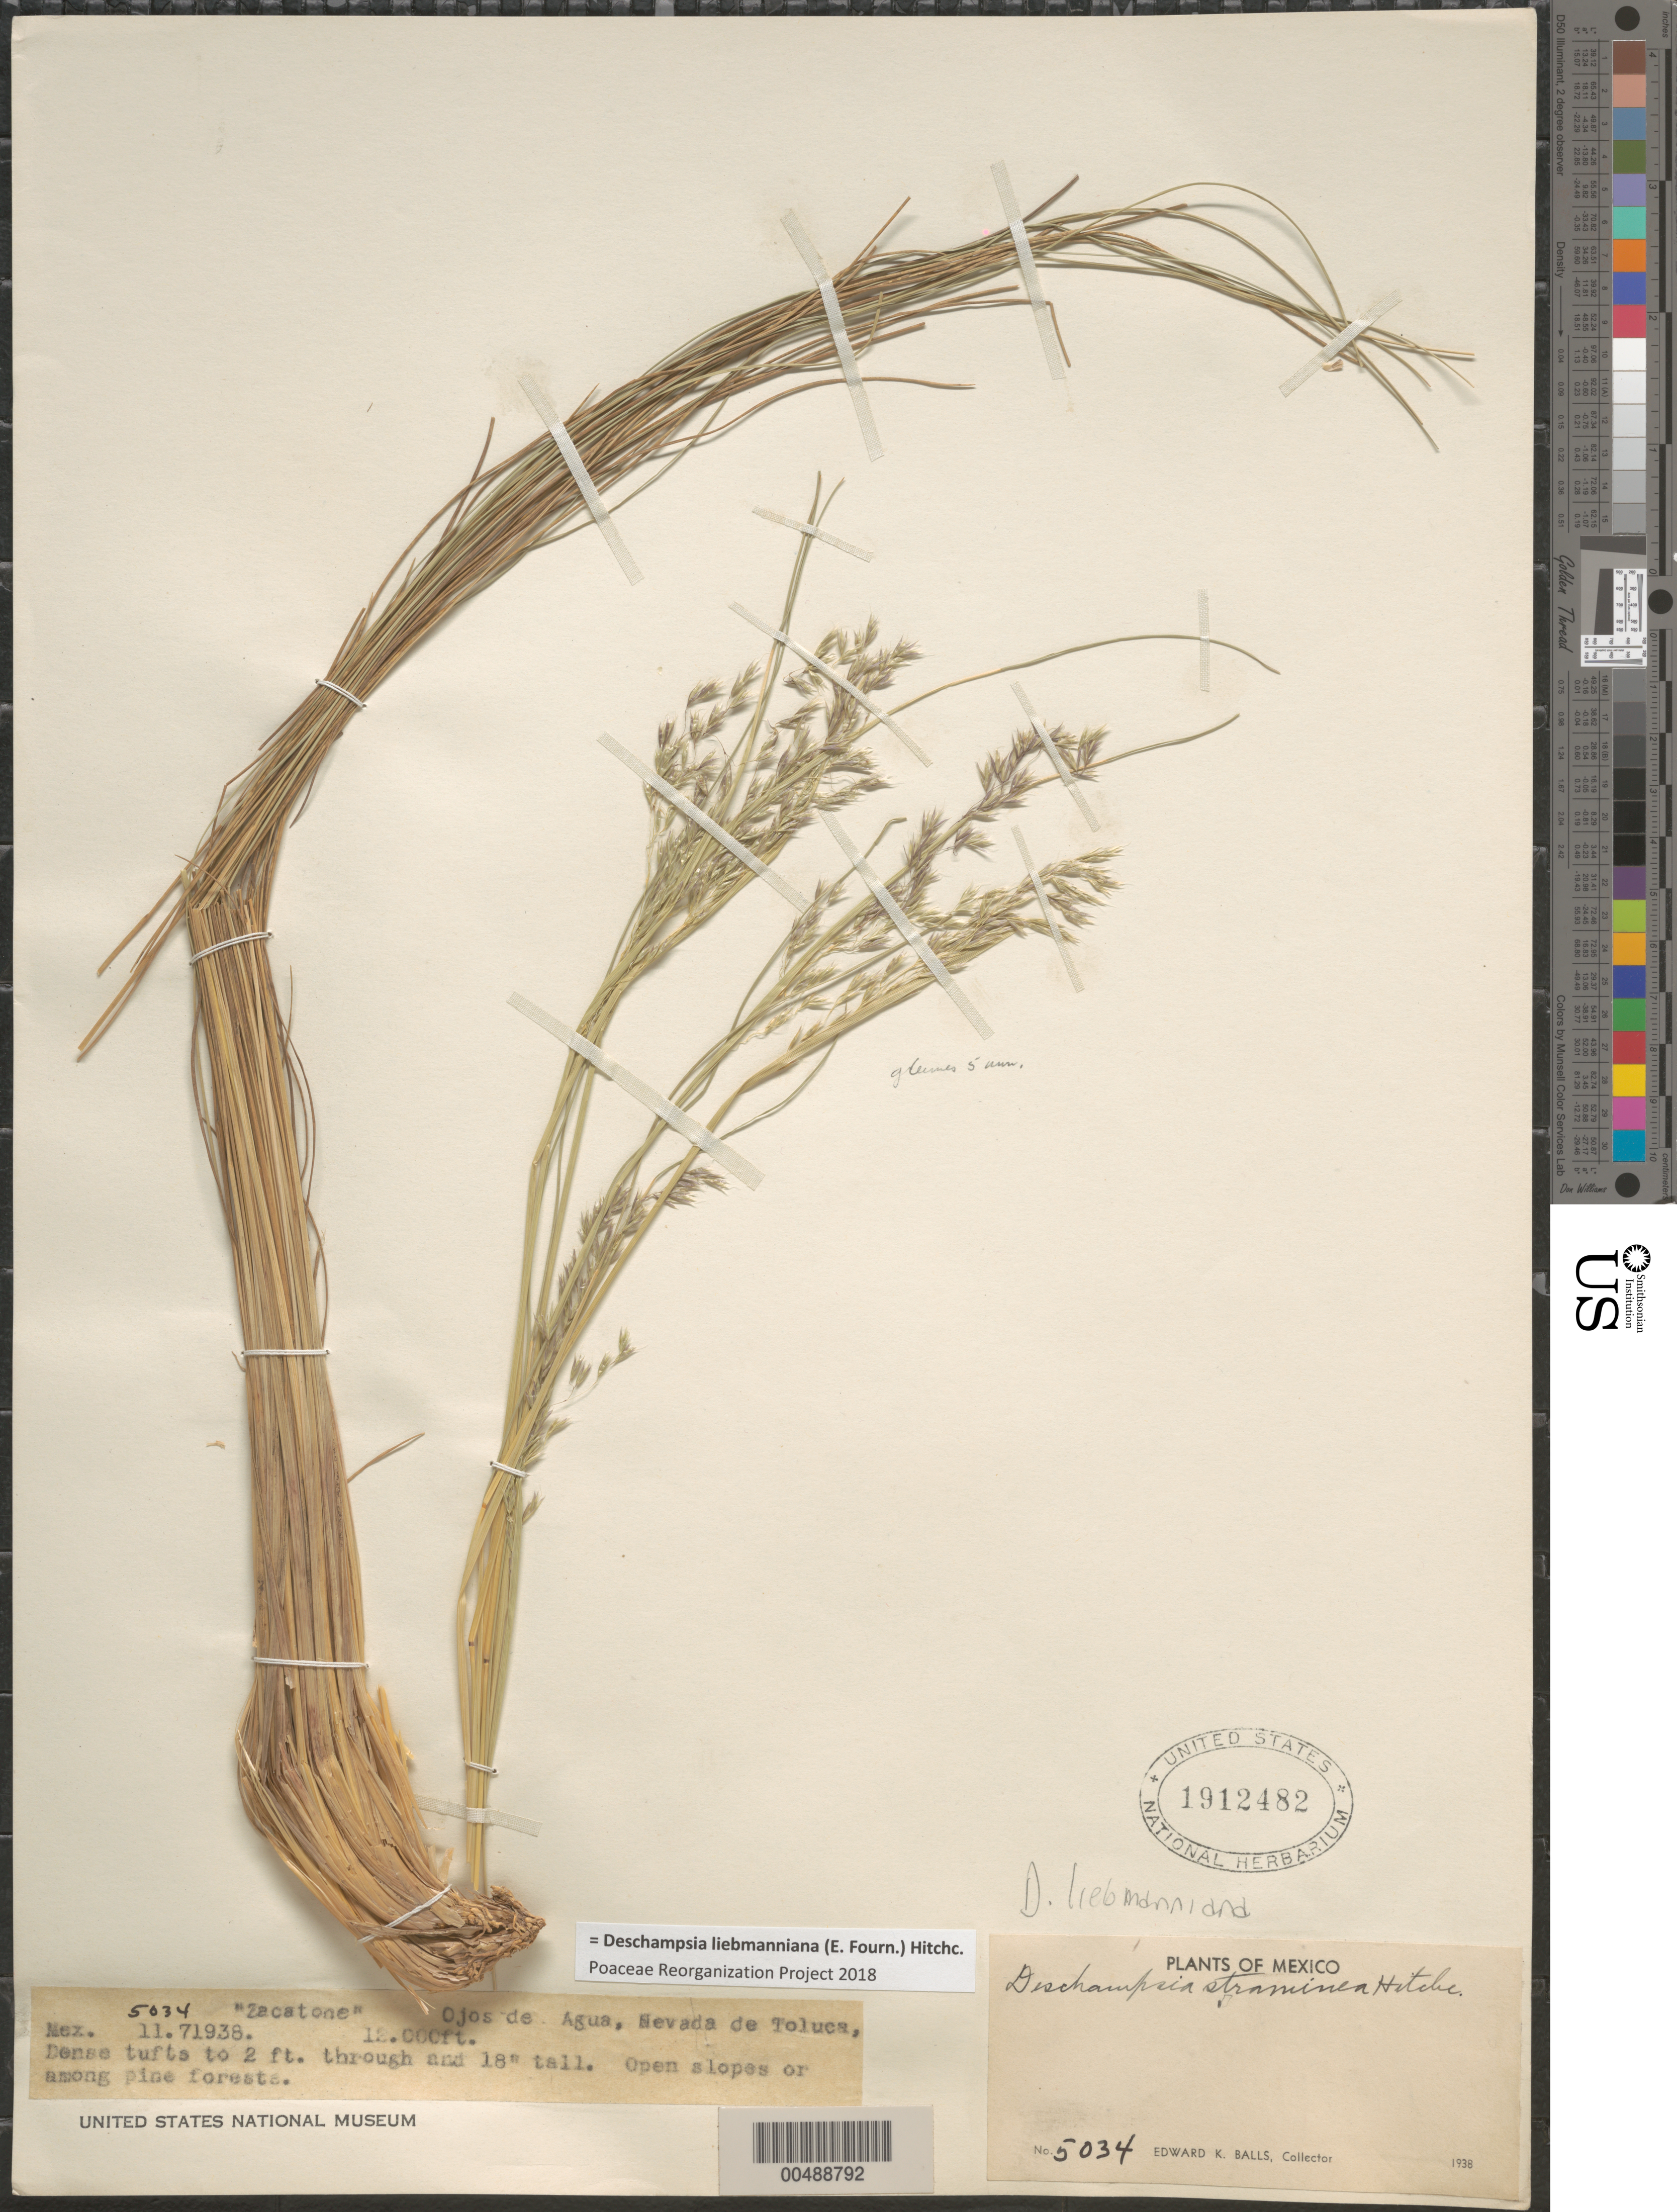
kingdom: Plantae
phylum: Tracheophyta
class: Liliopsida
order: Poales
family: Poaceae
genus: Deschampsia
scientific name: Deschampsia liebmanniana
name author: (E. Fourn.) Hitchc.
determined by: Poaceae Reorganization Project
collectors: E. K. Balls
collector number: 5034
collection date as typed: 11 Jul 1938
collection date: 1938-07-11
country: Mexico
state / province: México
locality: Ojos de Agua, Nevada de Toluca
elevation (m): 4572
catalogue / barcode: US 1912482